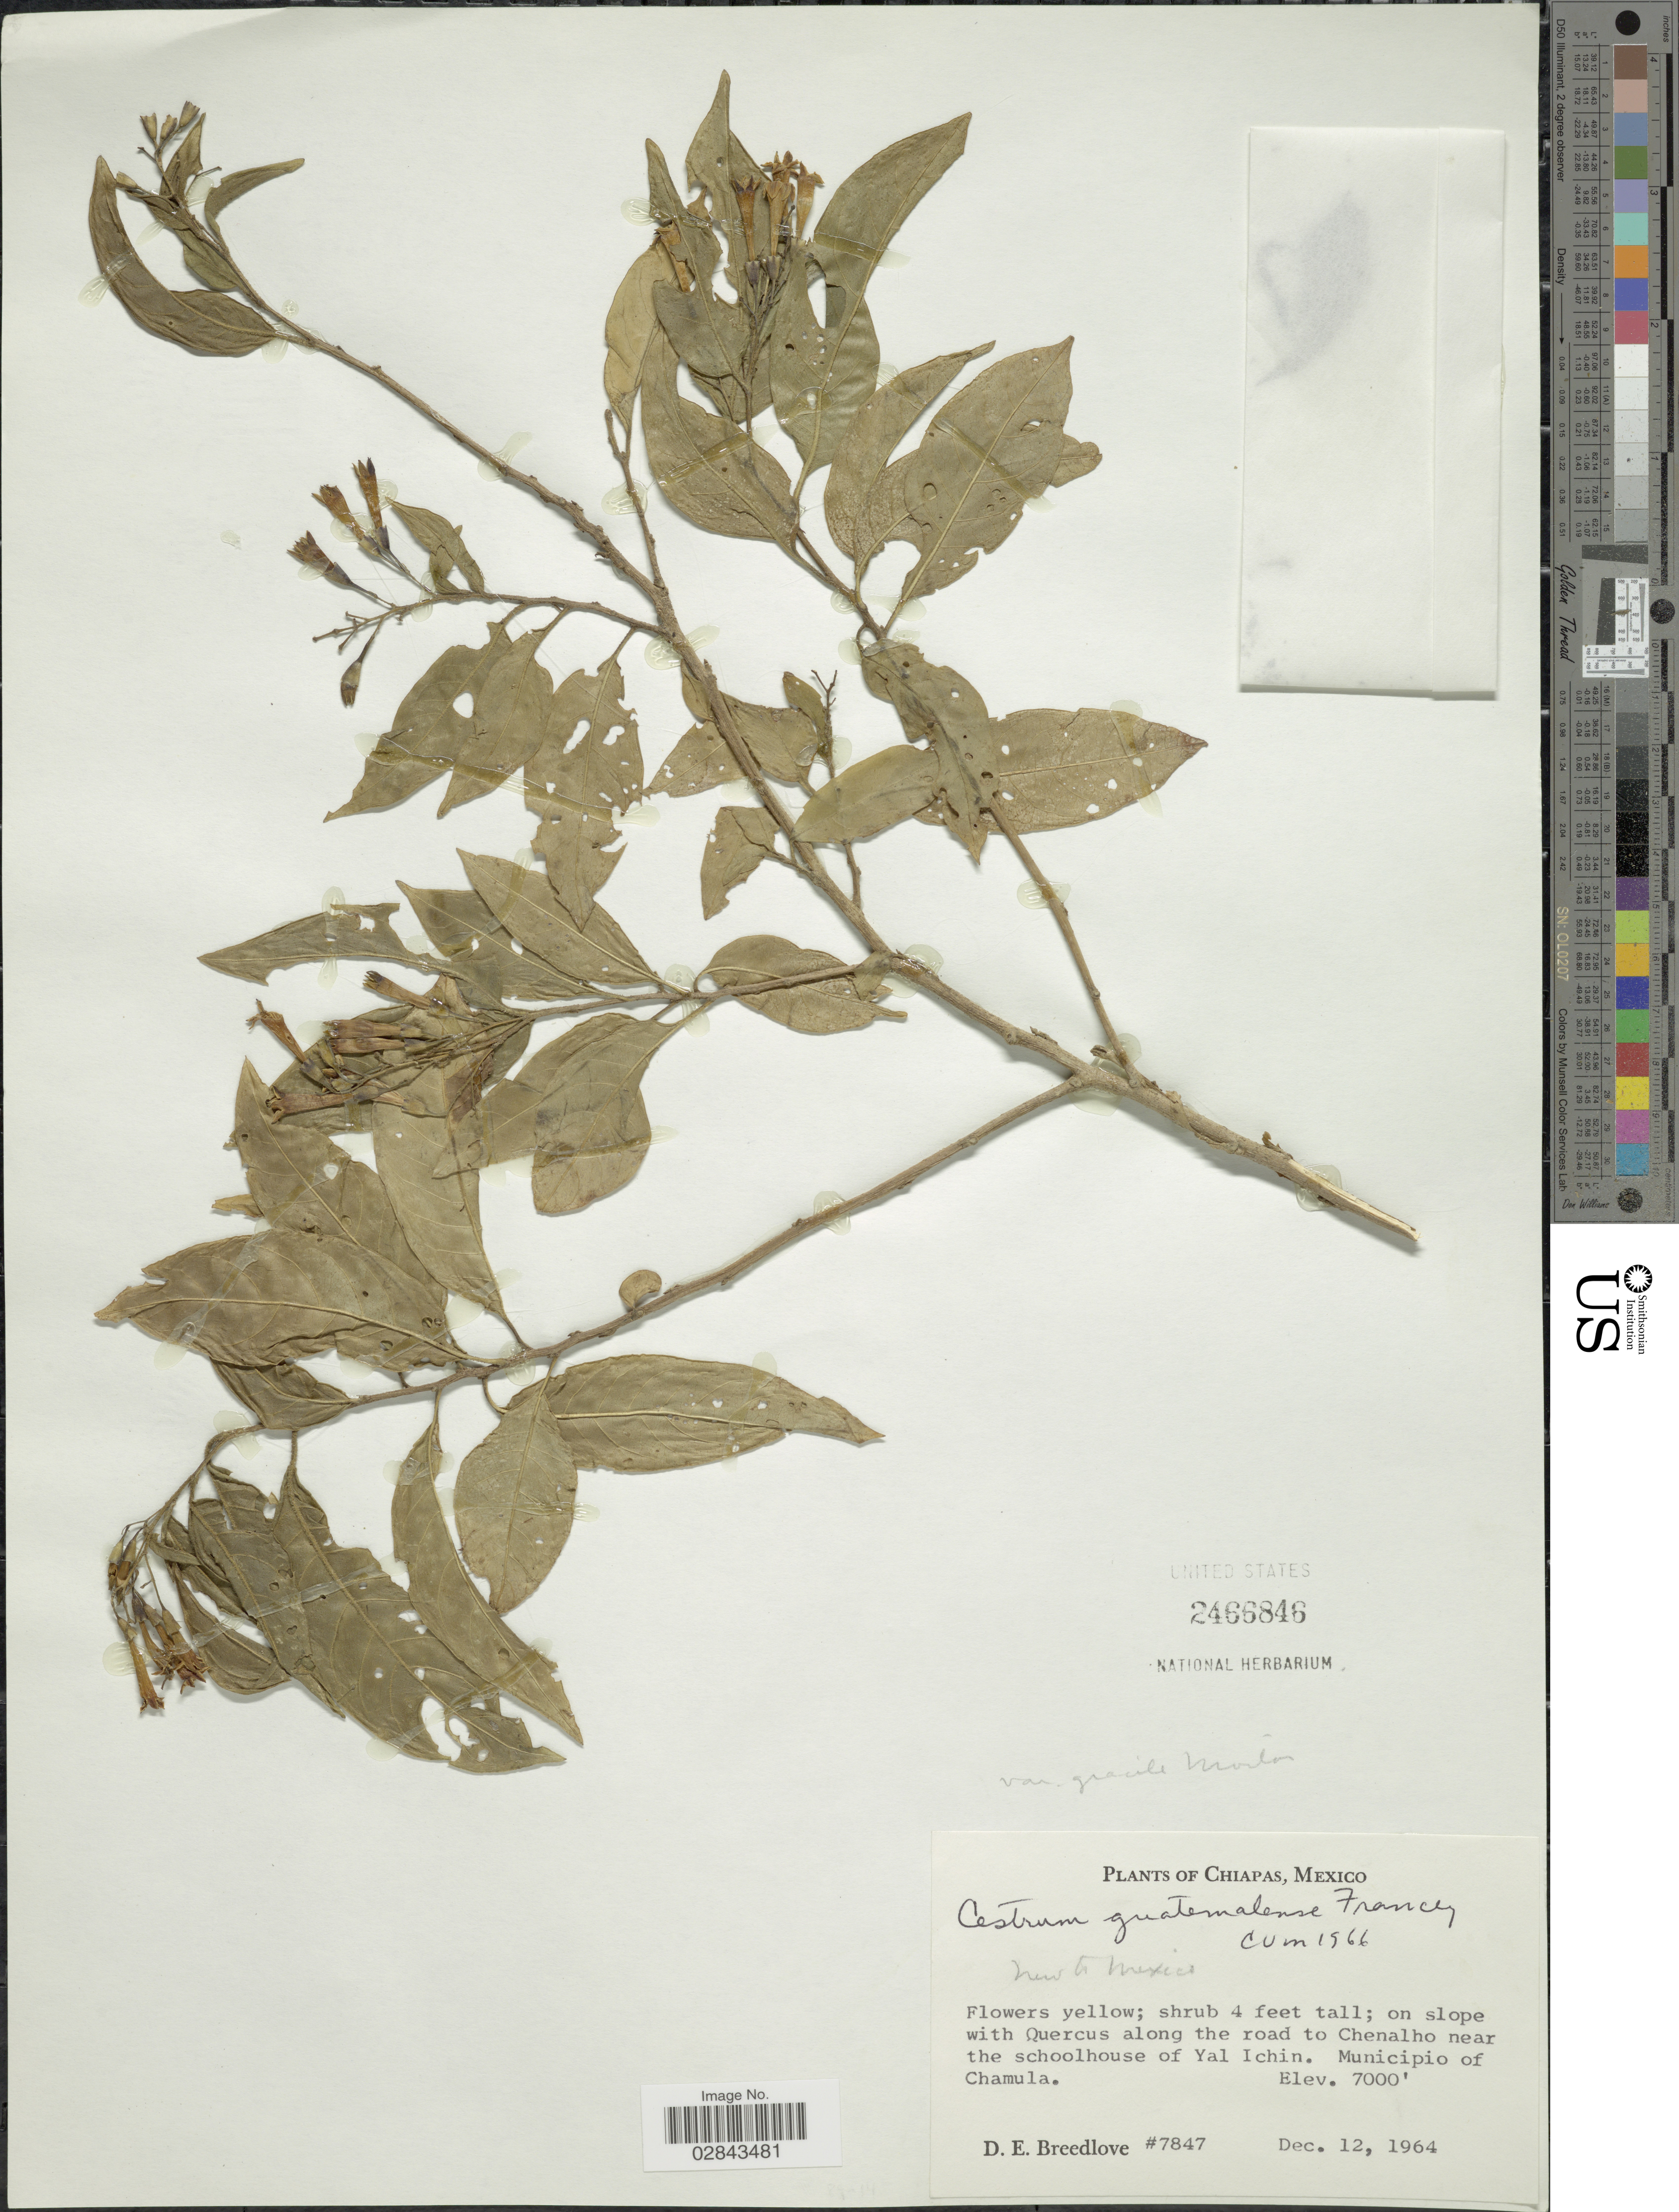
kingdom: Plantae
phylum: Tracheophyta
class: Magnoliopsida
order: Solanales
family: Solanaceae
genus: Cestrum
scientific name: Cestrum guatemalense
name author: Francey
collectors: D. E. Breedlove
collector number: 7847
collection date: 1964-12-12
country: Mexico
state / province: Chiapas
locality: On slope with Quercus along the road to Chenalho near the schoolhouse of Yal Ichin. Municipio of Chamula.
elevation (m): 2134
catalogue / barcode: US 2466846